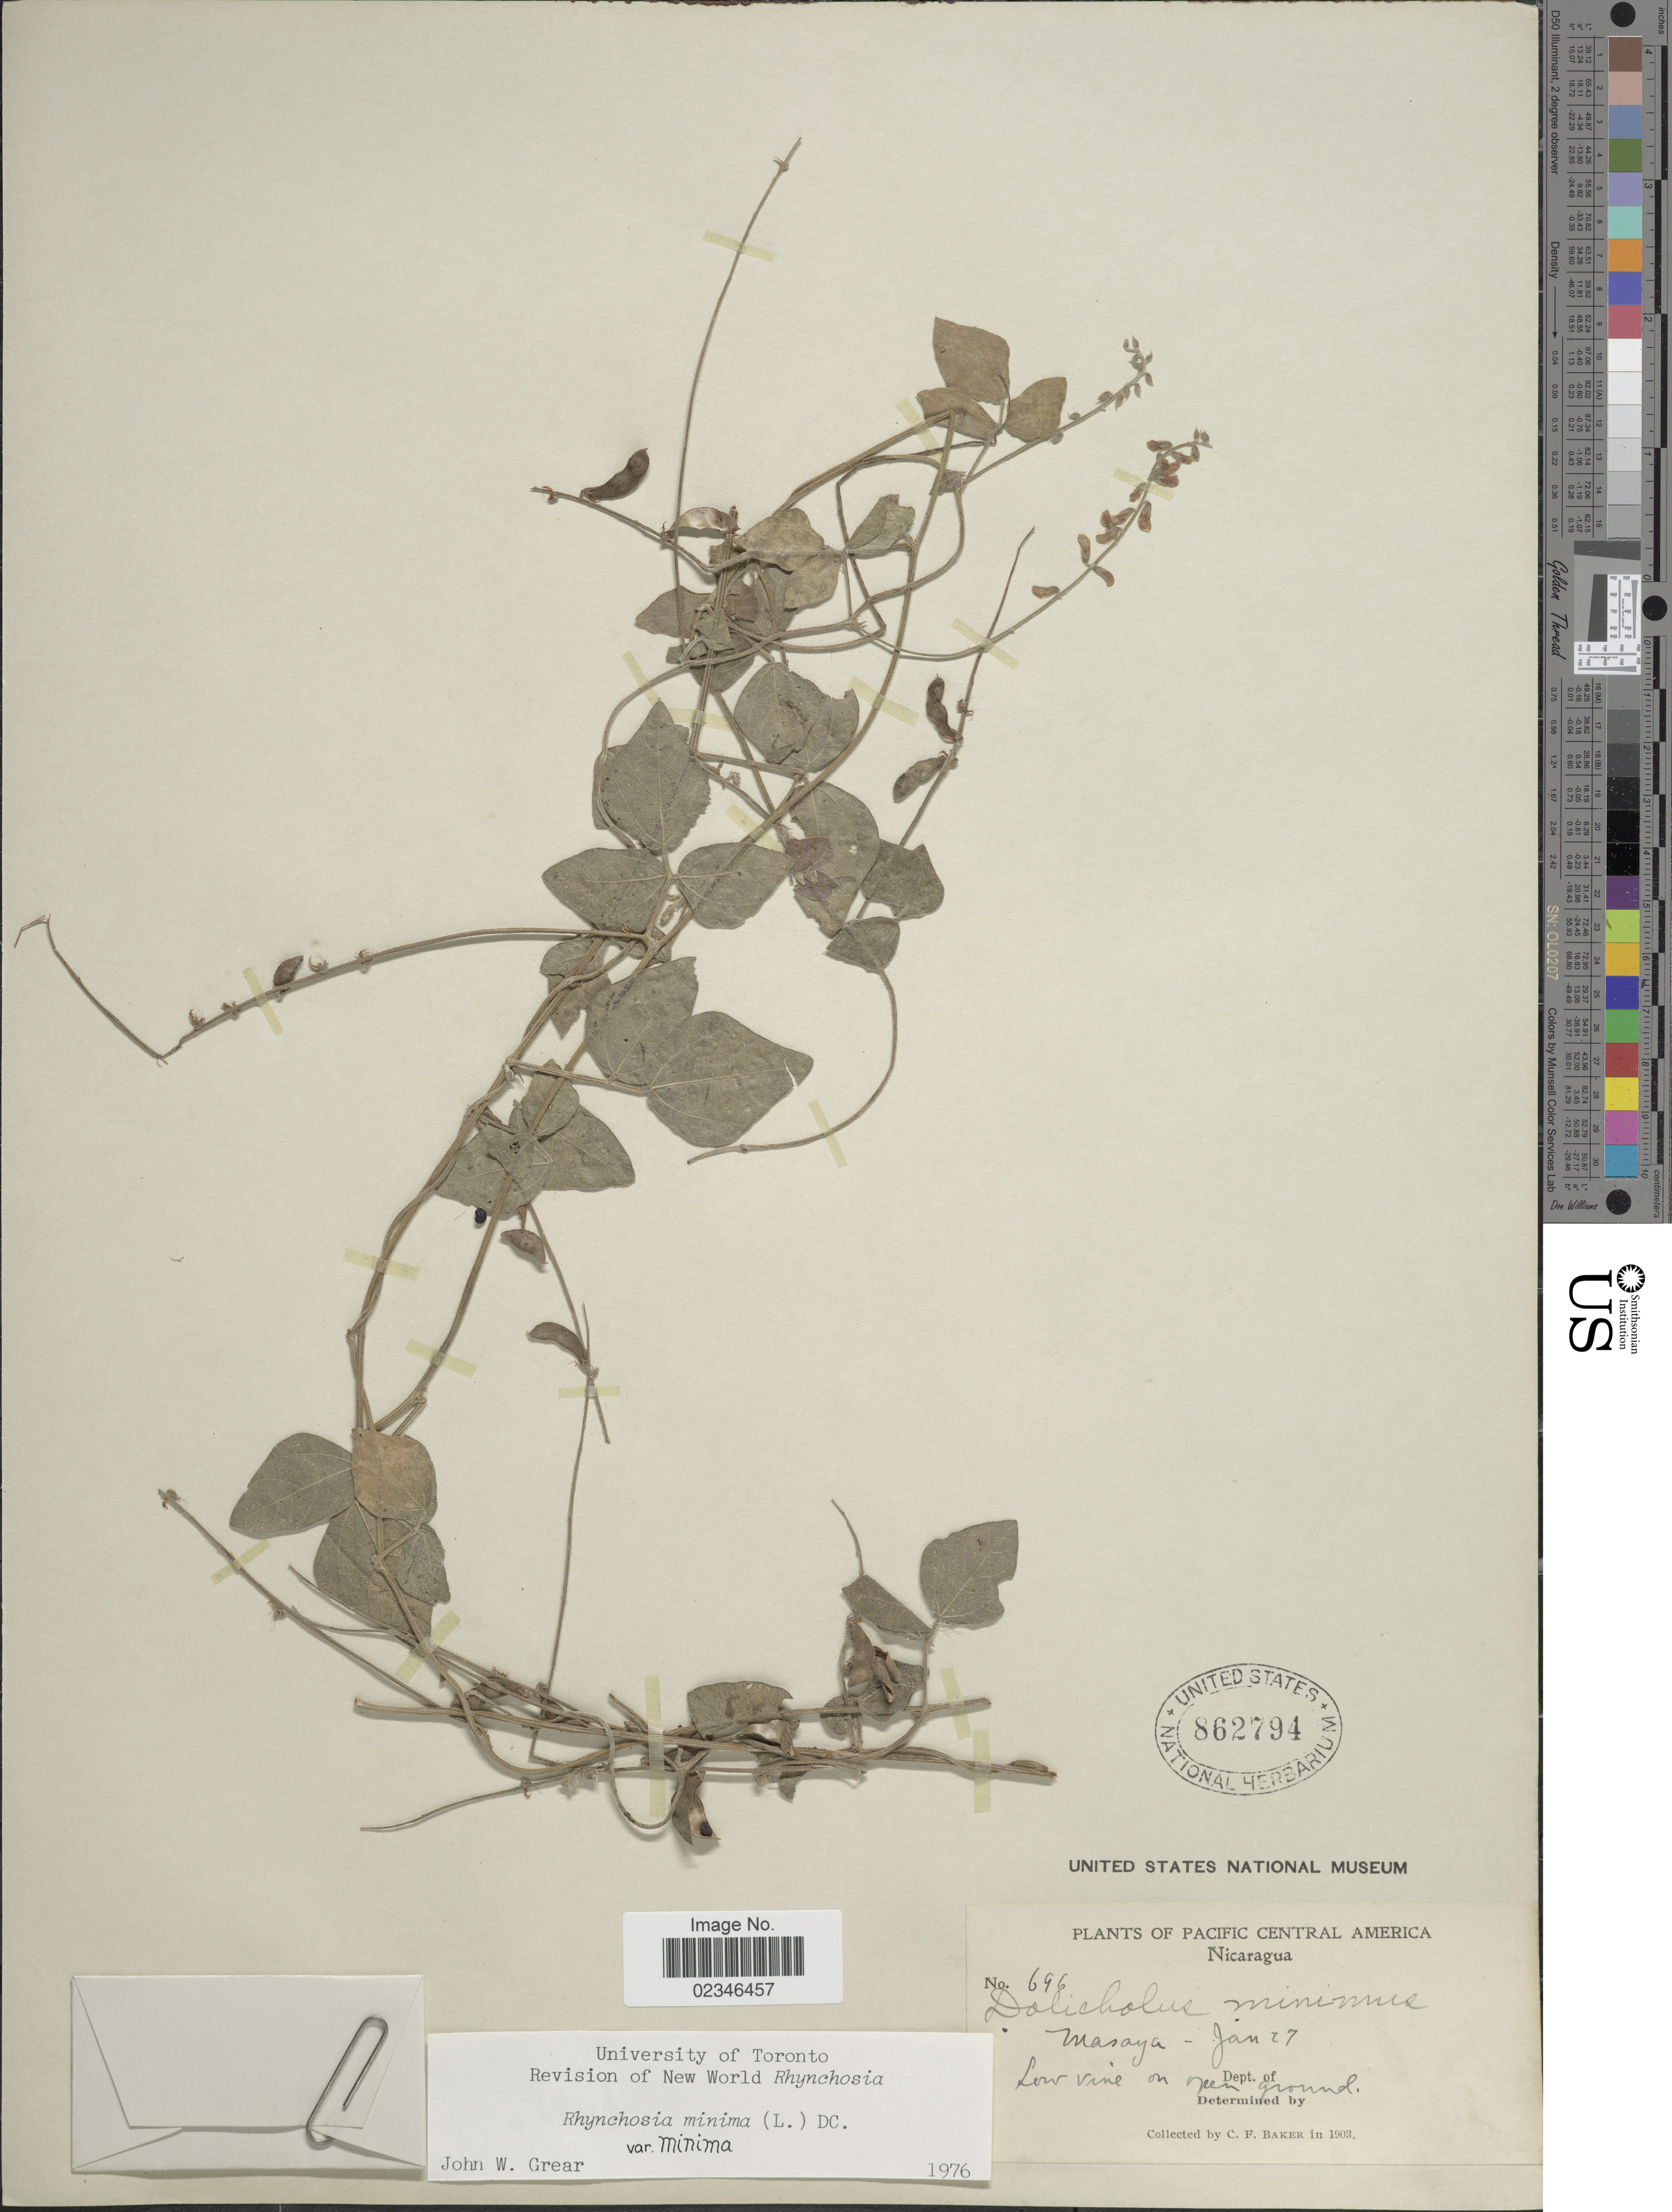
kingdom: Plantae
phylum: Tracheophyta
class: Magnoliopsida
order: Fabales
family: Fabaceae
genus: Rhynchosia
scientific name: Rhynchosia minima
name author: (L.) DC.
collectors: C. F. Baker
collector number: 696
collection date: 1903-01-27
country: Nicaragua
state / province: Masaya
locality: Masaya. Dept. of Low vine on open ground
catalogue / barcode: US 862794